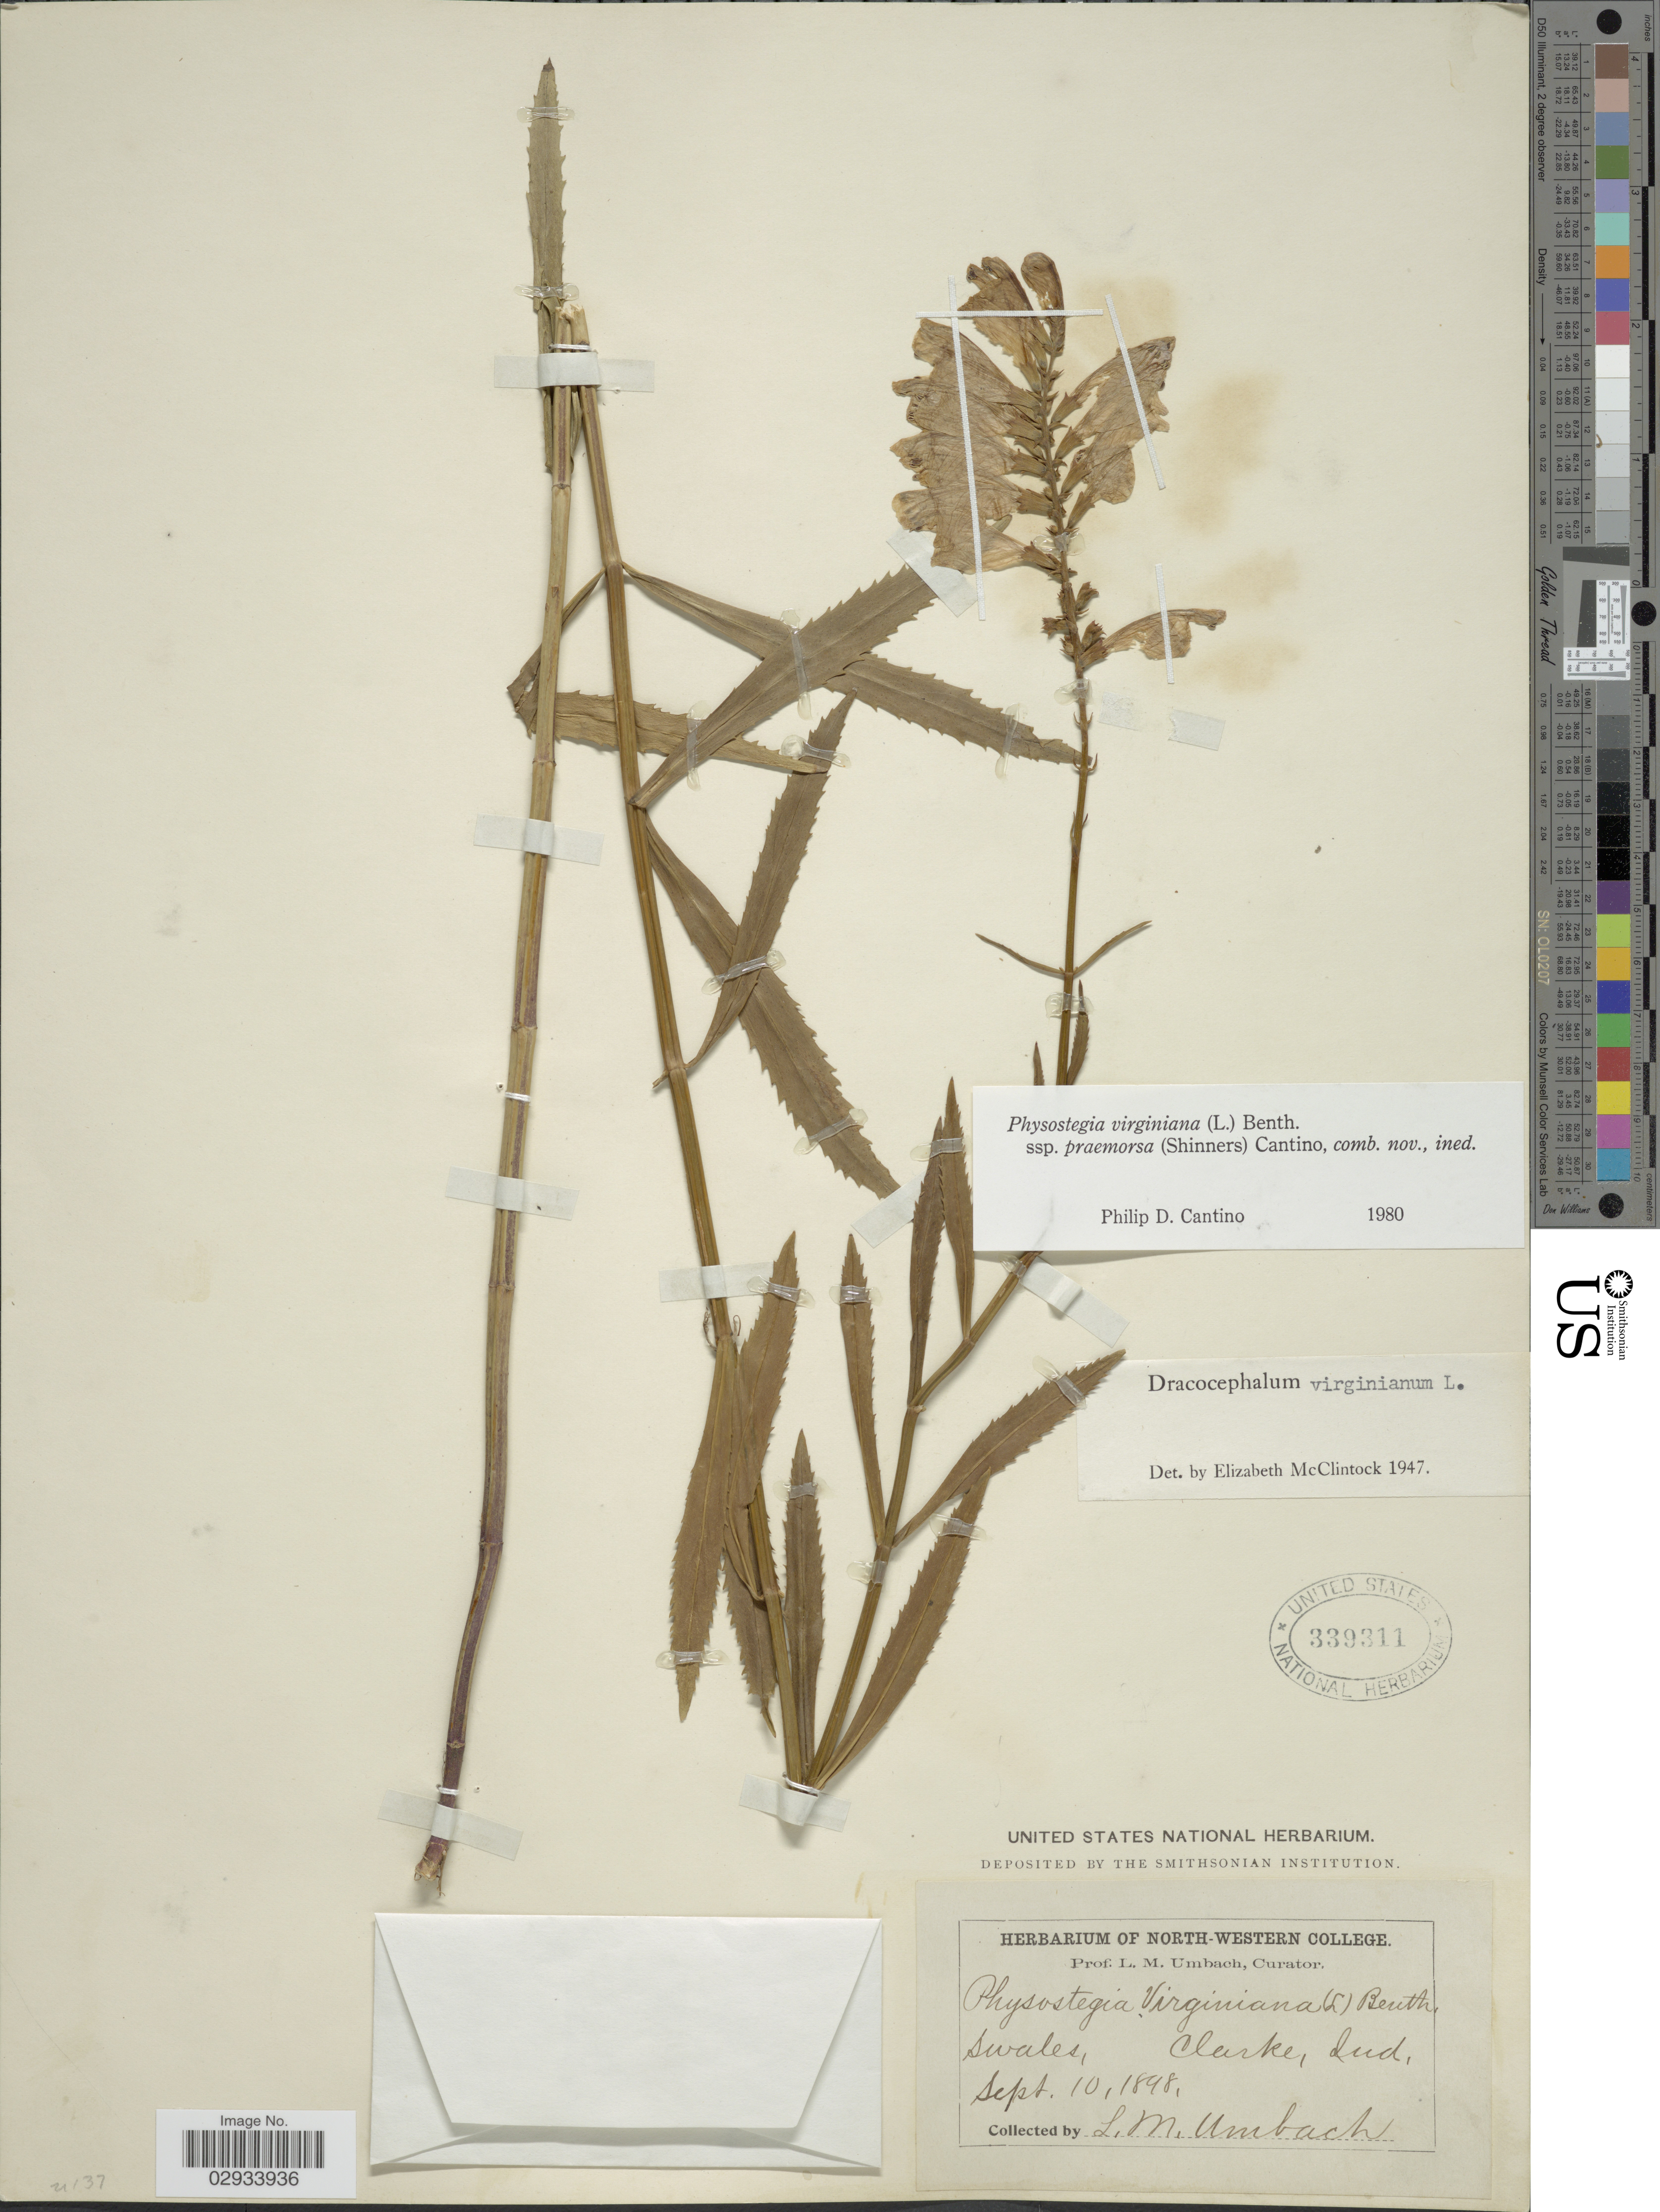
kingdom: Plantae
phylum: Tracheophyta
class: Magnoliopsida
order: Lamiales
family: Lamiaceae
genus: Physostegia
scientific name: Physostegia virginiana subsp. praemorsa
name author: (Shinners) P.D. Cantino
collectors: L. M. Umbach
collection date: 1898-09-10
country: United States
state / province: Indiana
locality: Swales, Clarke, Ind.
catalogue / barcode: US 339311